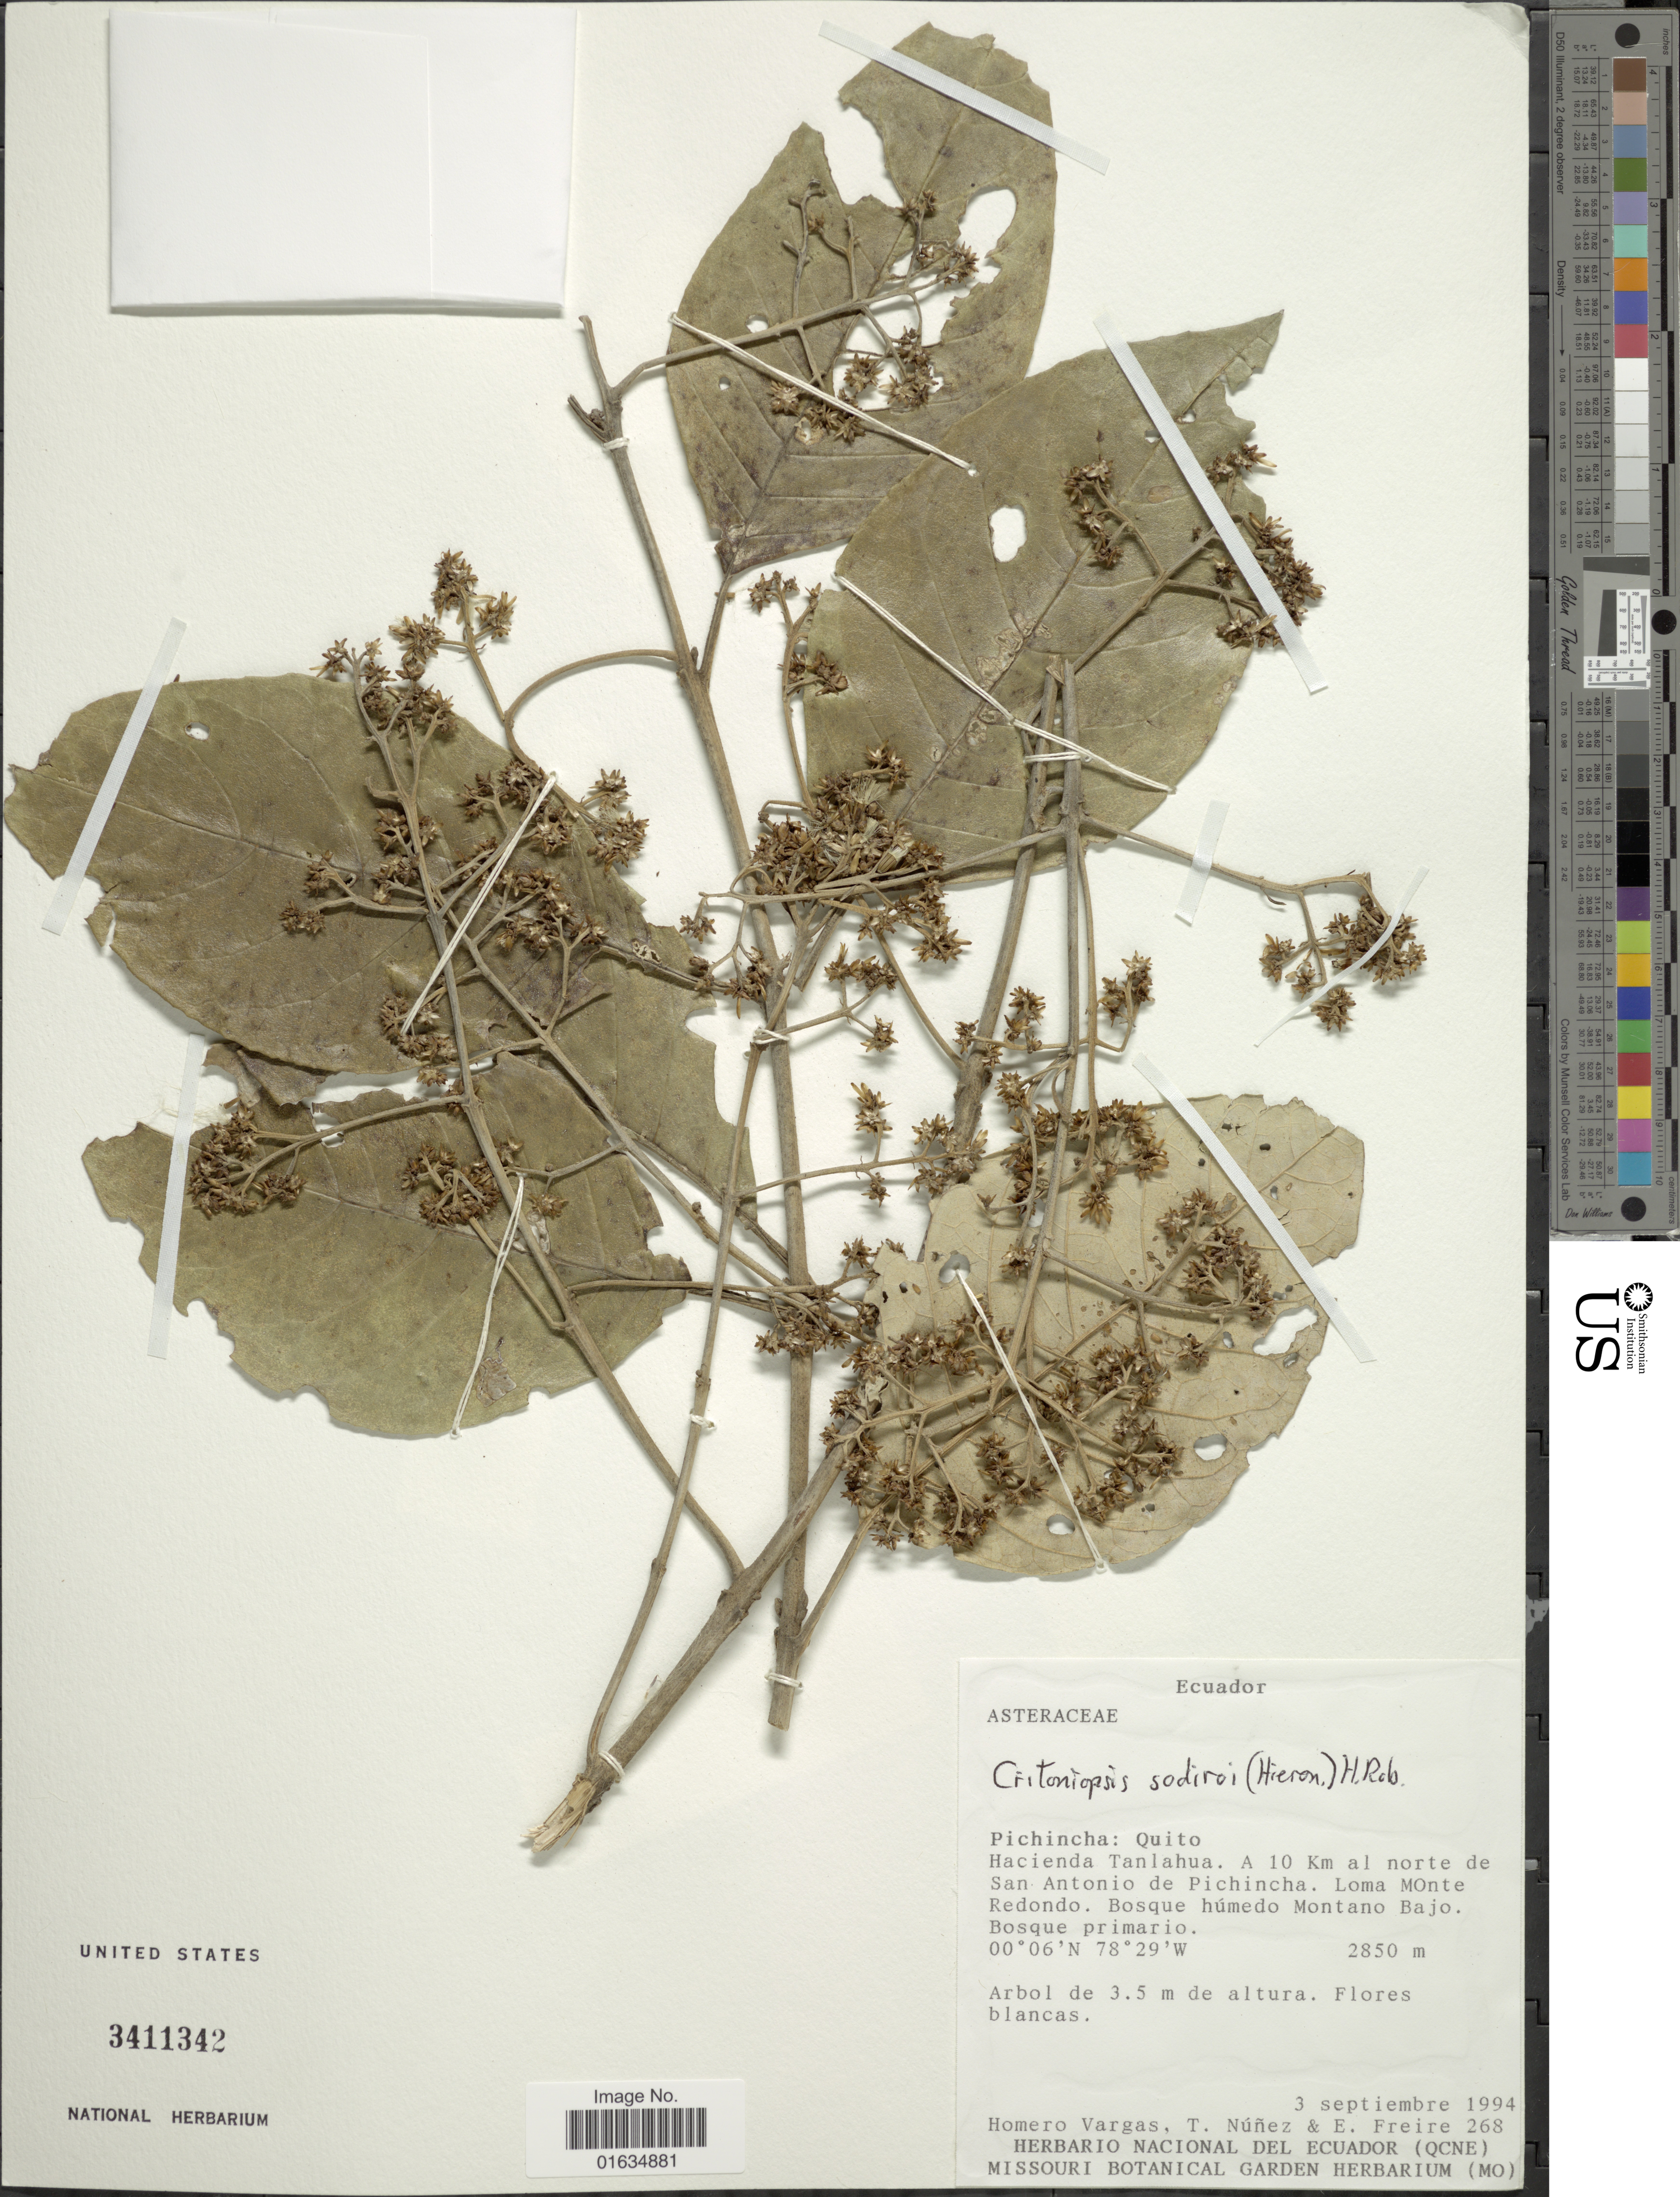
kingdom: Plantae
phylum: Tracheophyta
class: Magnoliopsida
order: Asterales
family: Asteraceae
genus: Critoniopsis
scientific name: Critoniopsis sodiroi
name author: (Hieron. ex Sodiro) H. Rob.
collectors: H. Vargas, T. Núñez & E. Freire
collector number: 268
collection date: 1994-09-03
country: Ecuador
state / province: Pichincha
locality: Quito, Hacienda Tanlahua, a 10 km al norte de San Antonio dePichincha, Loma Monte Redondo, Montano Bajo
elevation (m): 2850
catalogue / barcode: US 3411342